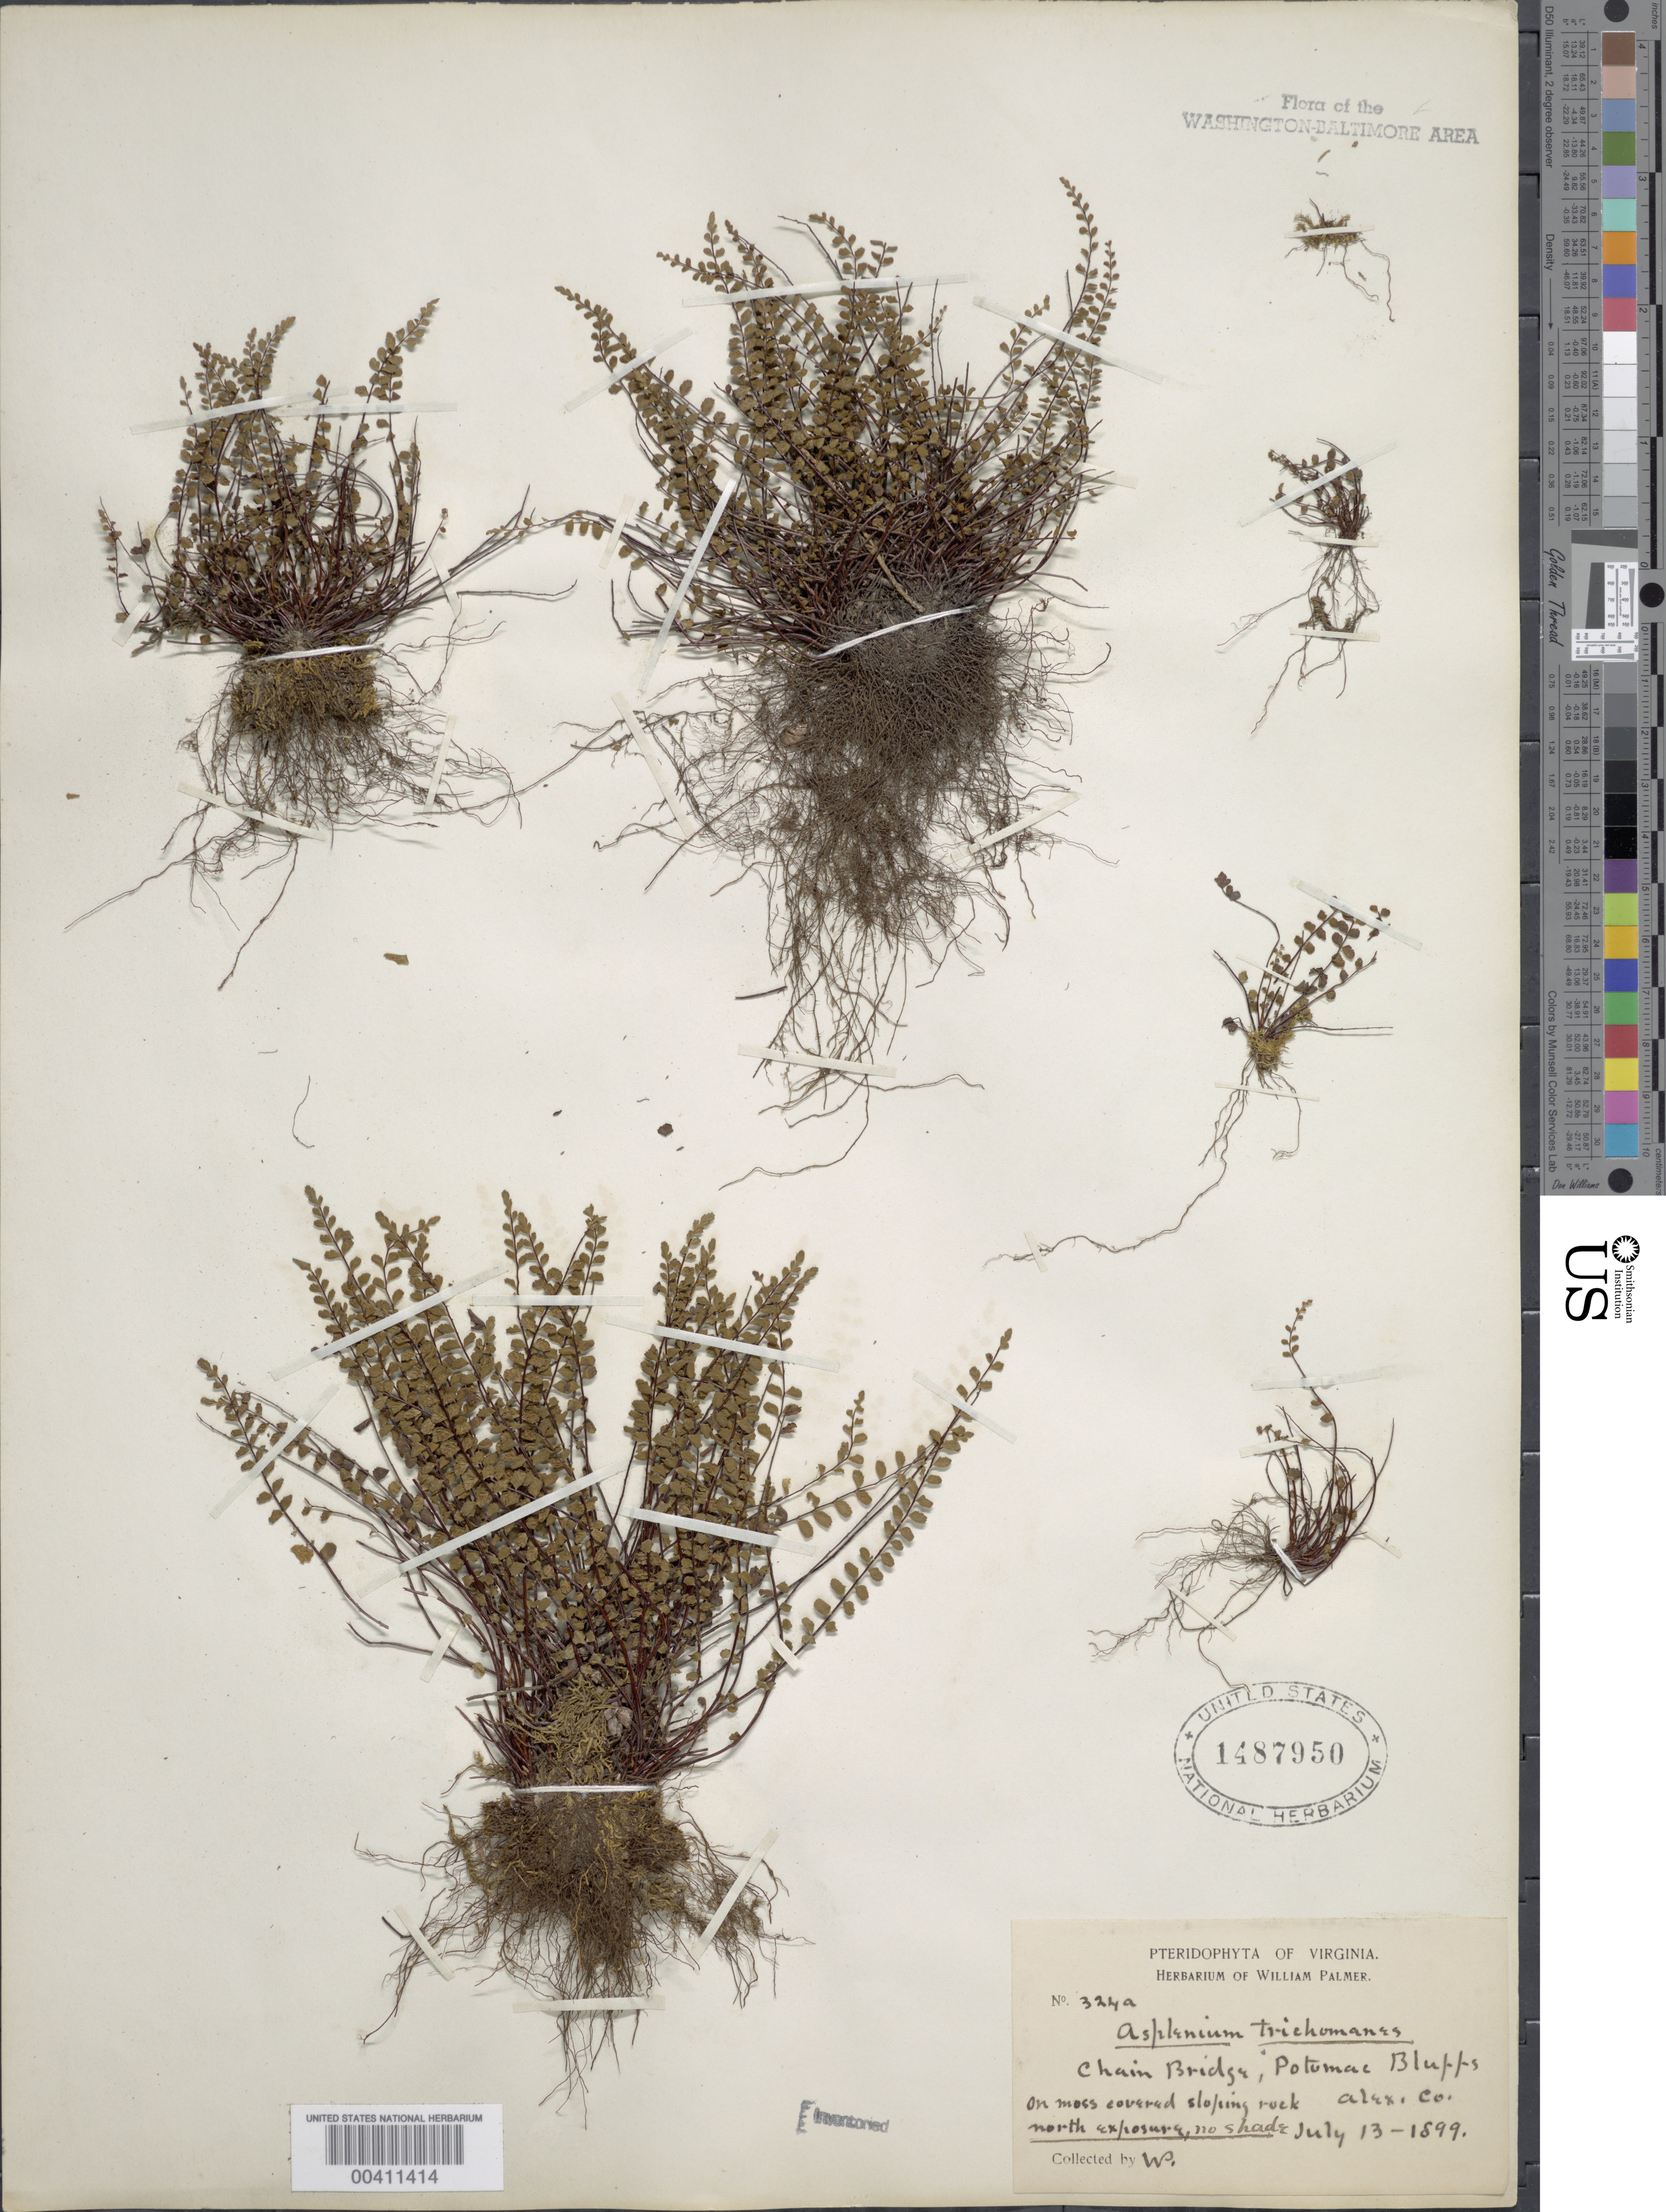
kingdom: Plantae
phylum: Tracheophyta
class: Polypodiopsida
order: Polypodiales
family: Aspleniaceae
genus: Asplenium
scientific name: Asplenium trichomanes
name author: L.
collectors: W. Palmer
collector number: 324A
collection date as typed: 13 Jul 1899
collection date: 1899-07-13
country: United States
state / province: Virginia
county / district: Fairfax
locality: Chain Bridge C. & O. Canal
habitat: On moss covered sloping rock, no shade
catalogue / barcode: US 1487950